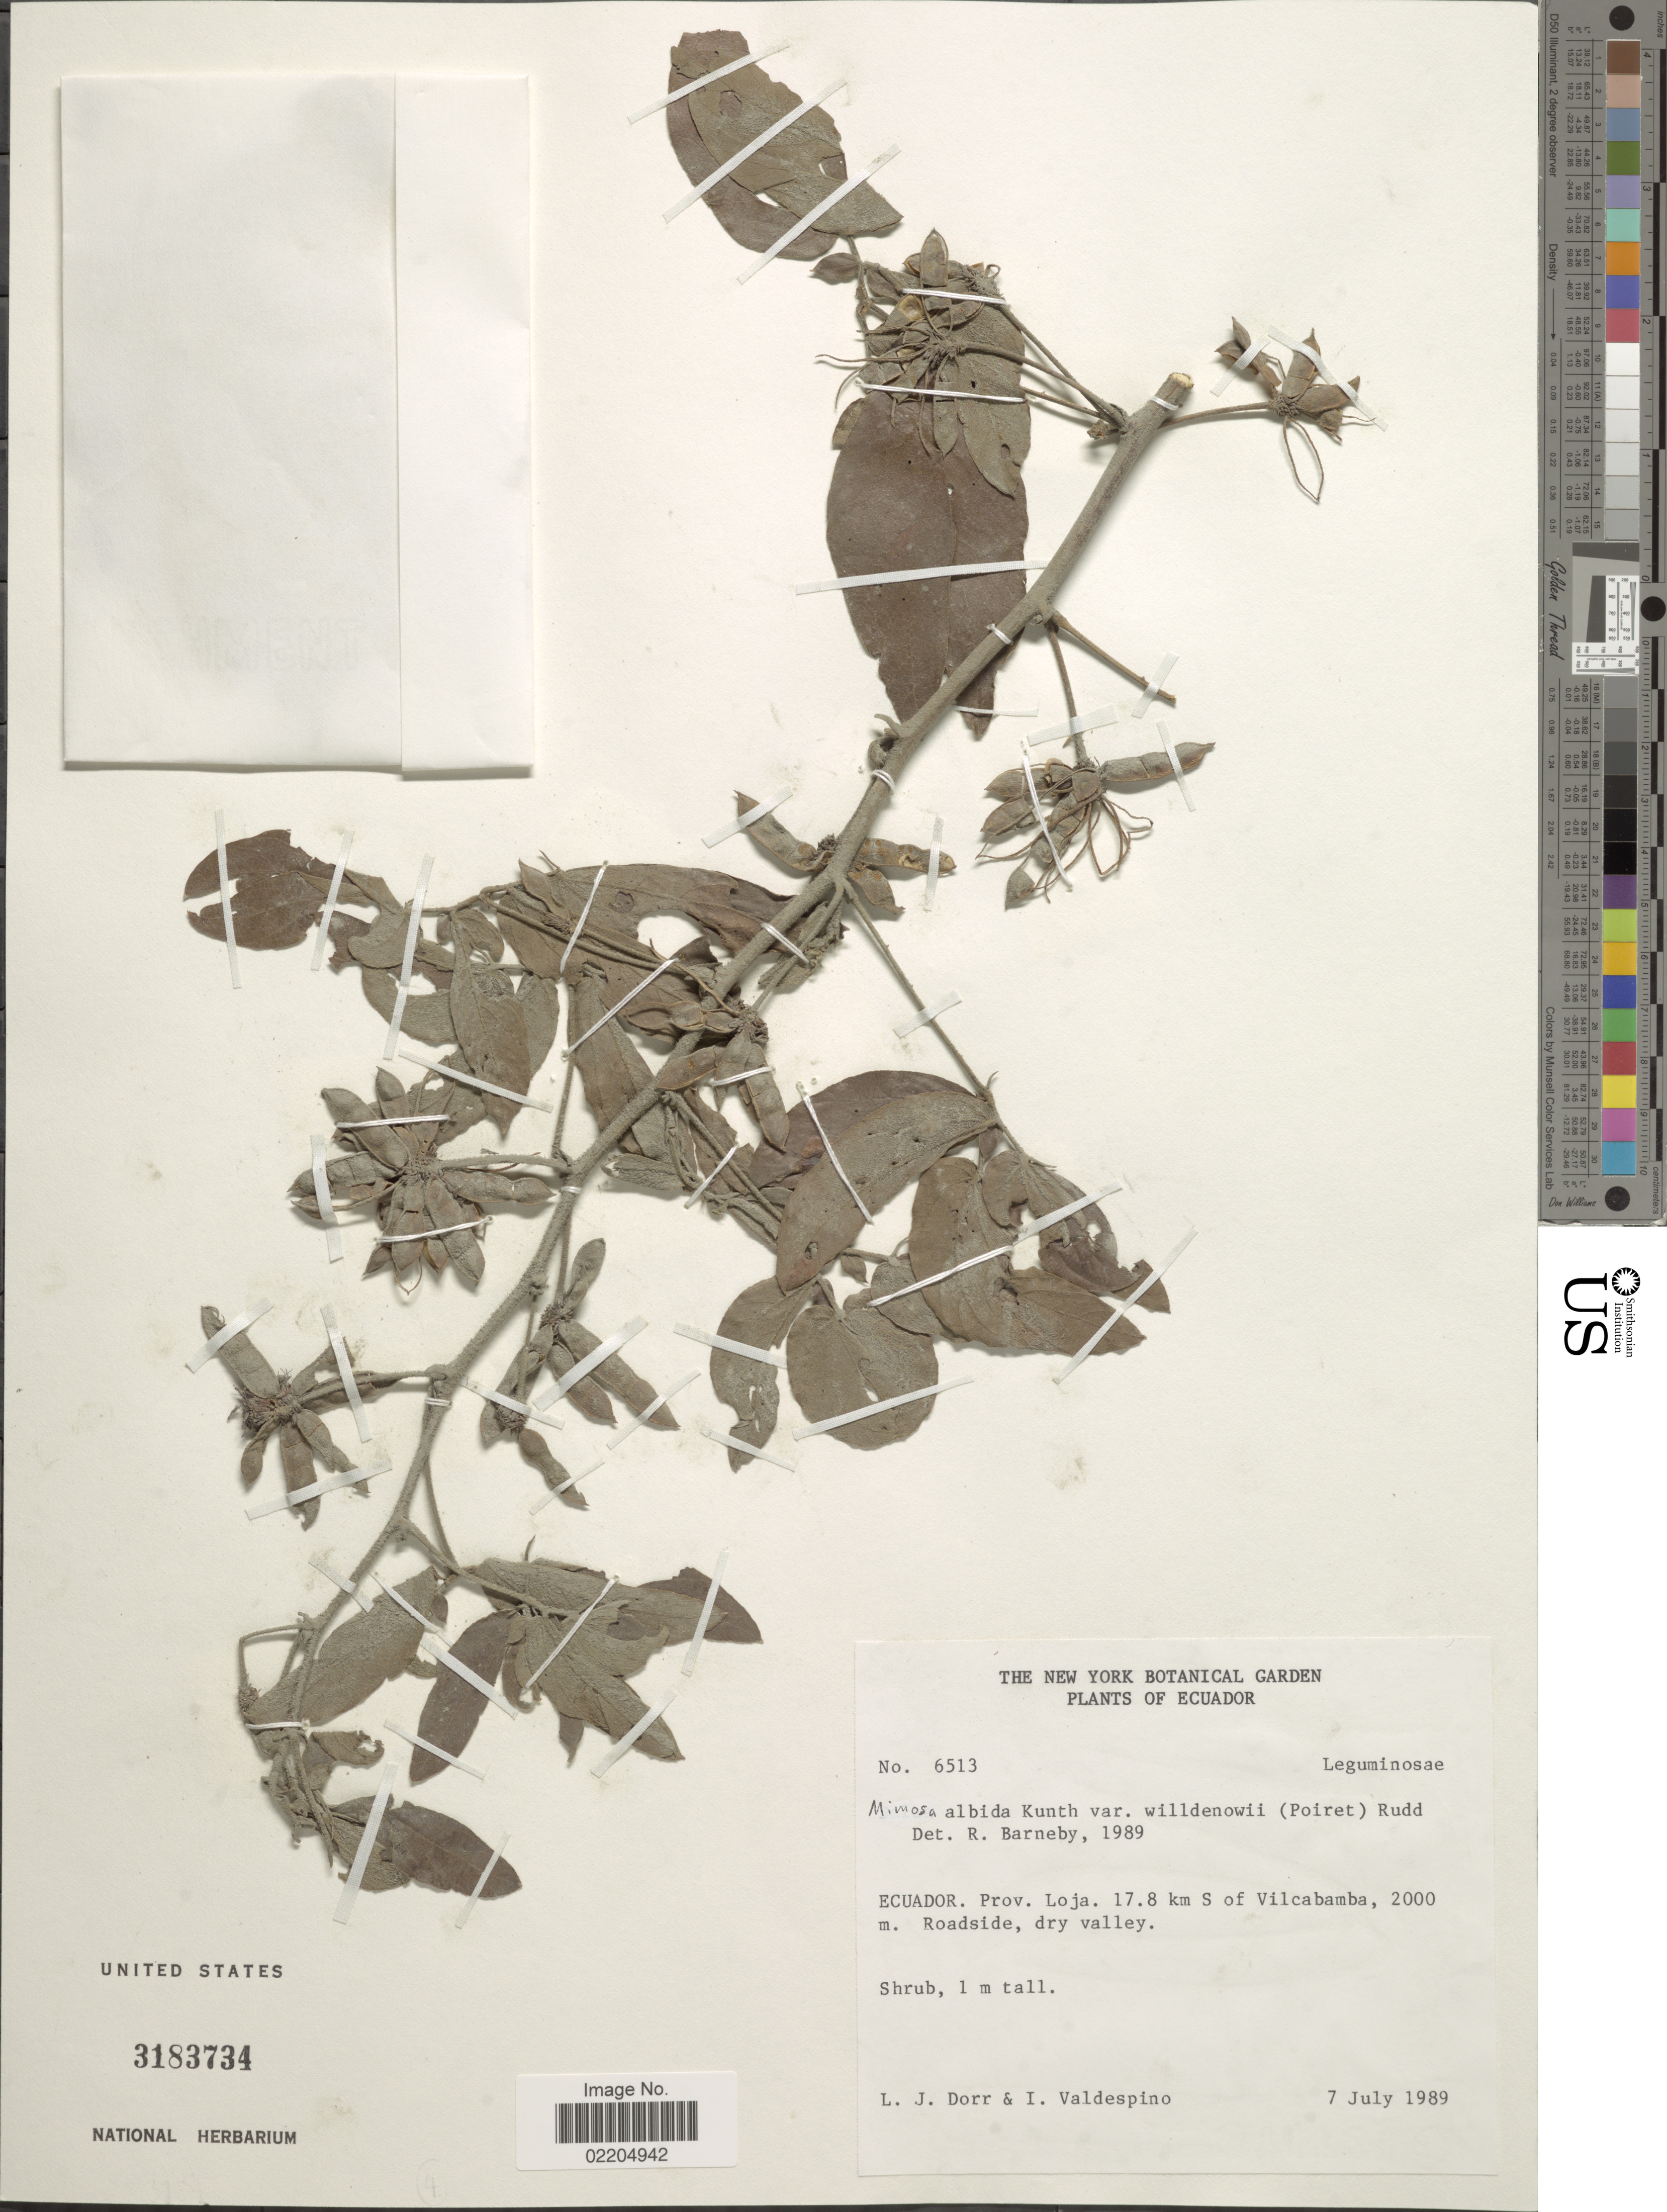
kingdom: Plantae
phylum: Tracheophyta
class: Magnoliopsida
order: Fabales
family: Fabaceae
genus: Mimosa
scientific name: Mimosa albida var. willdenowii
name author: (Poir.) Rudd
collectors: L. J. Dorr & I. A. Valdespino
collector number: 6513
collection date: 1989-07-07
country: Ecuador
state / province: Loja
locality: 17.8 km S of Vilcabamba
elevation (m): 2000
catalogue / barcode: US 3183734